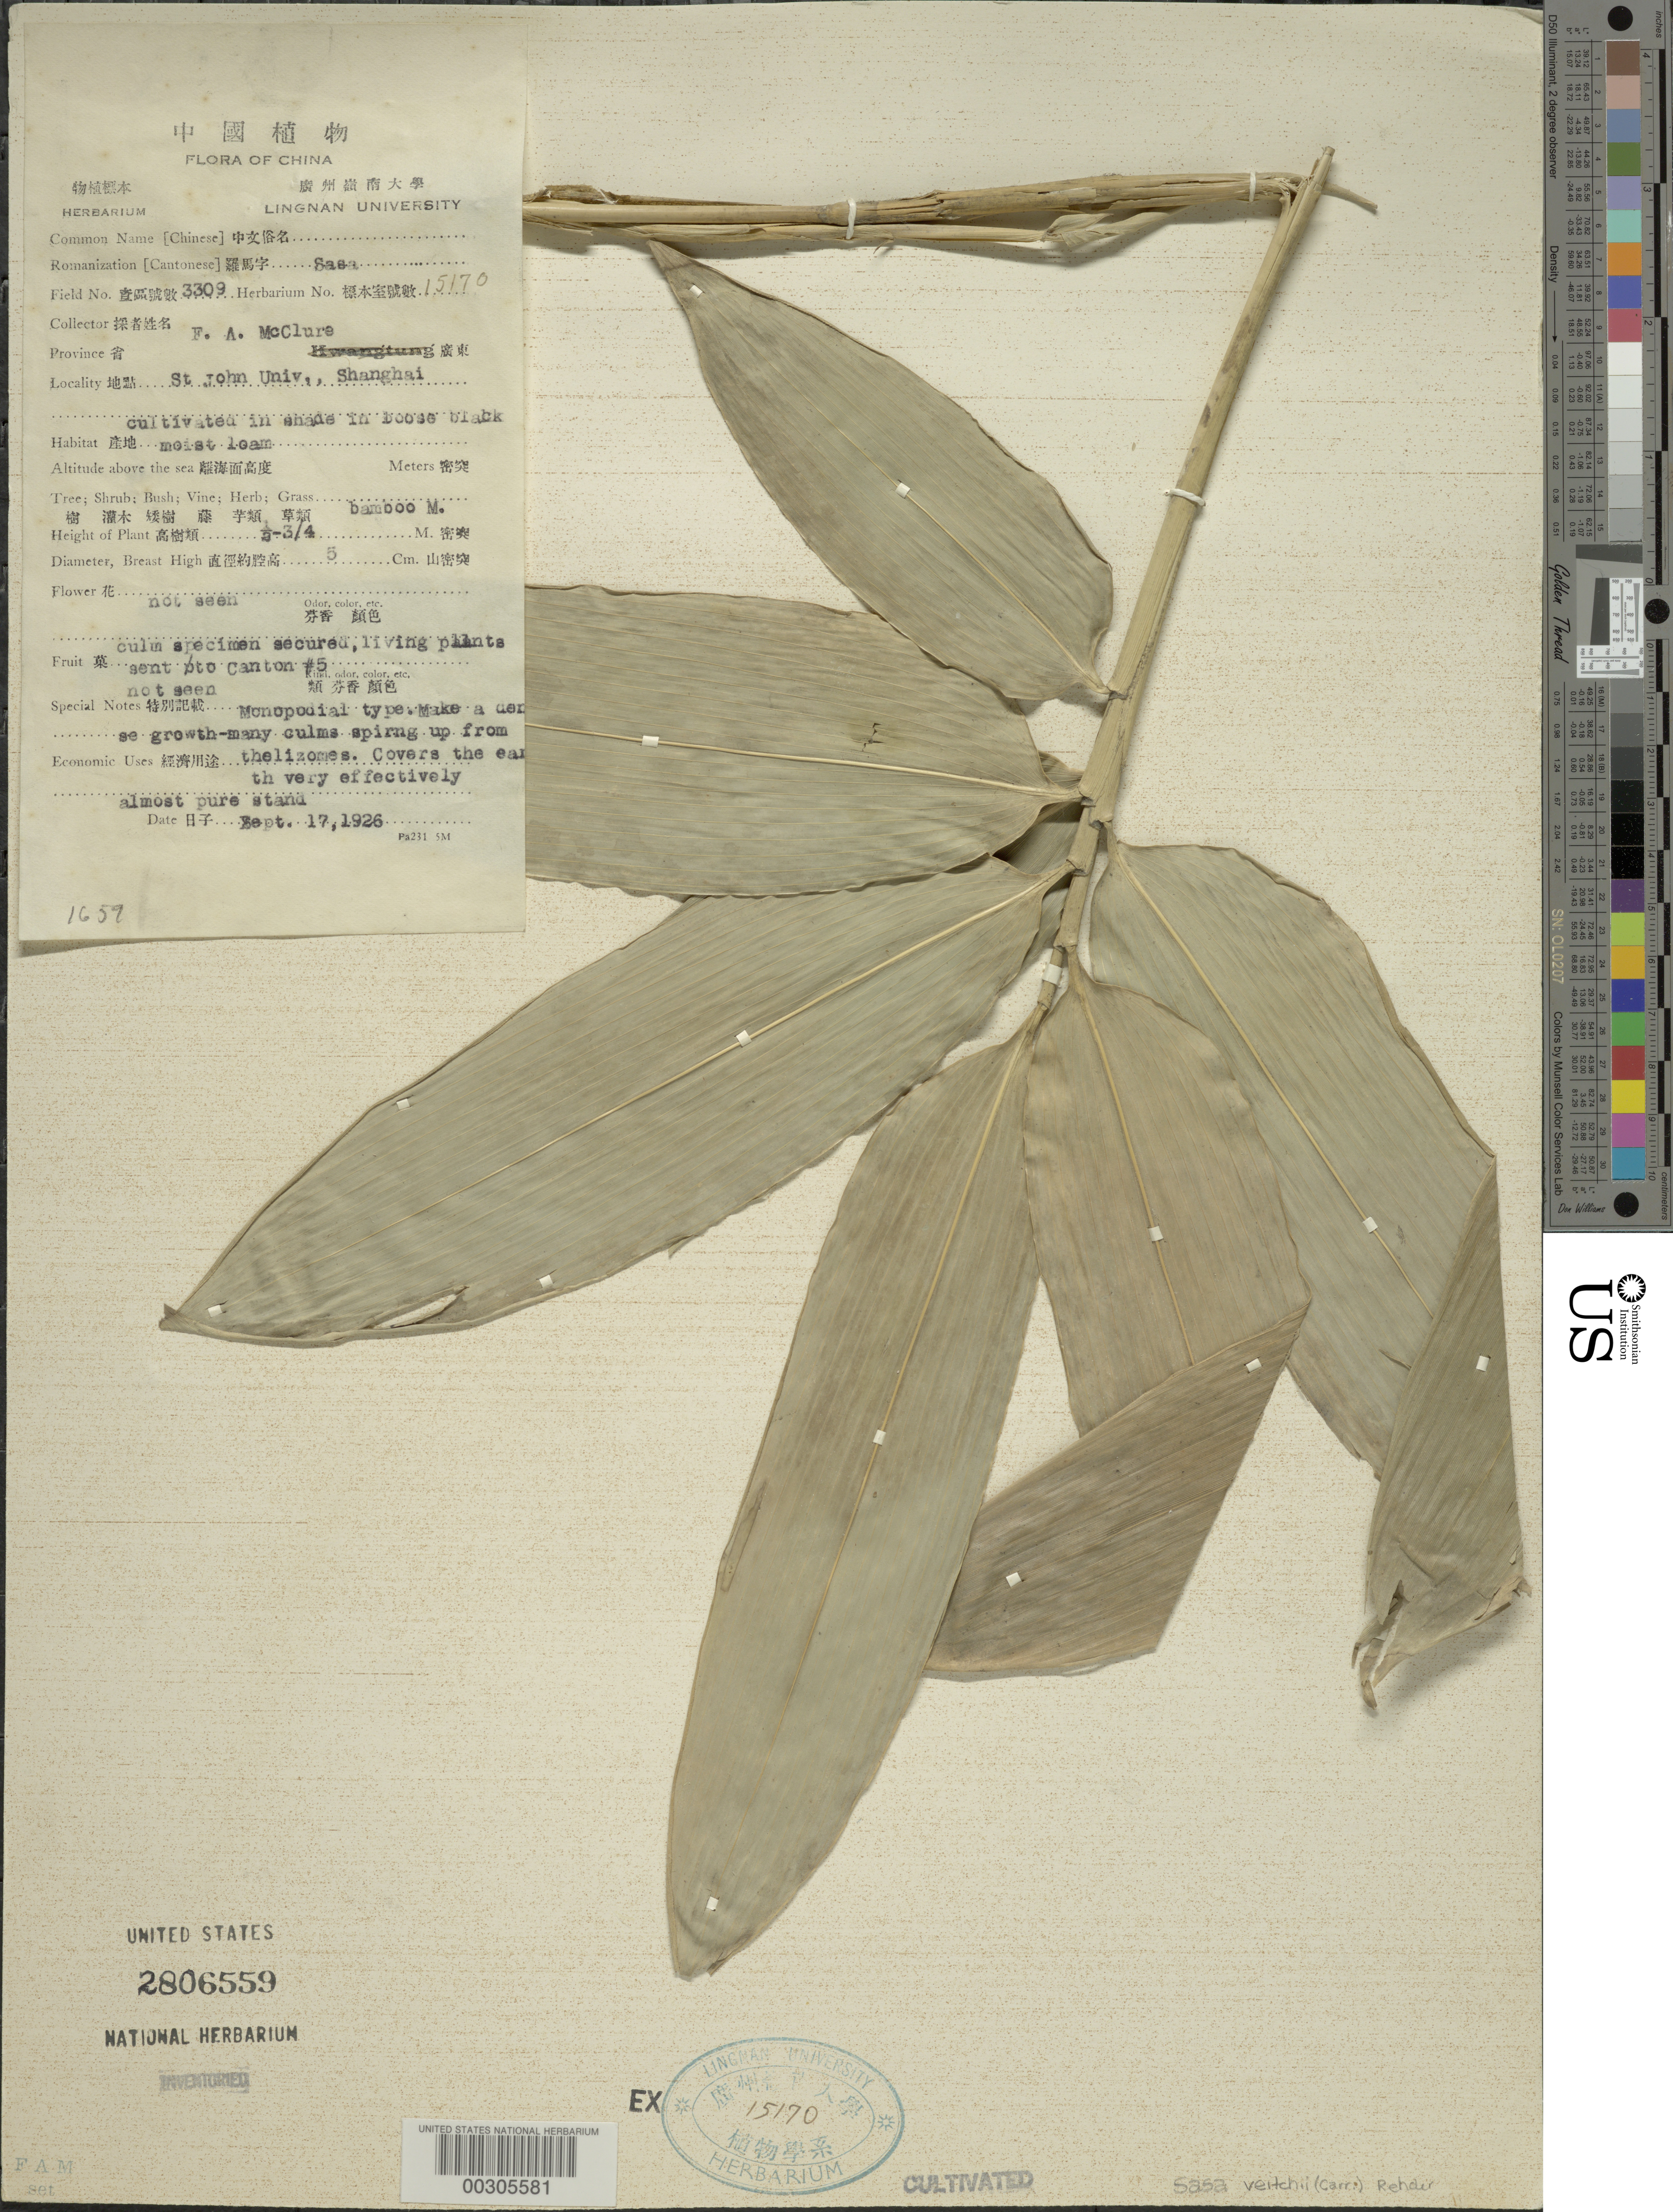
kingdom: Plantae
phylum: Tracheophyta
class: Liliopsida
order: Poales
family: Poaceae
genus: Sasa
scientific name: Sasa veitchii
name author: (Carrière) Rehder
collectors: F. A. McClure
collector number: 3309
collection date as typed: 17 Sep 1926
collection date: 1926-09-17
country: China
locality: St. john univ., shanghai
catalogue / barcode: US 2806559